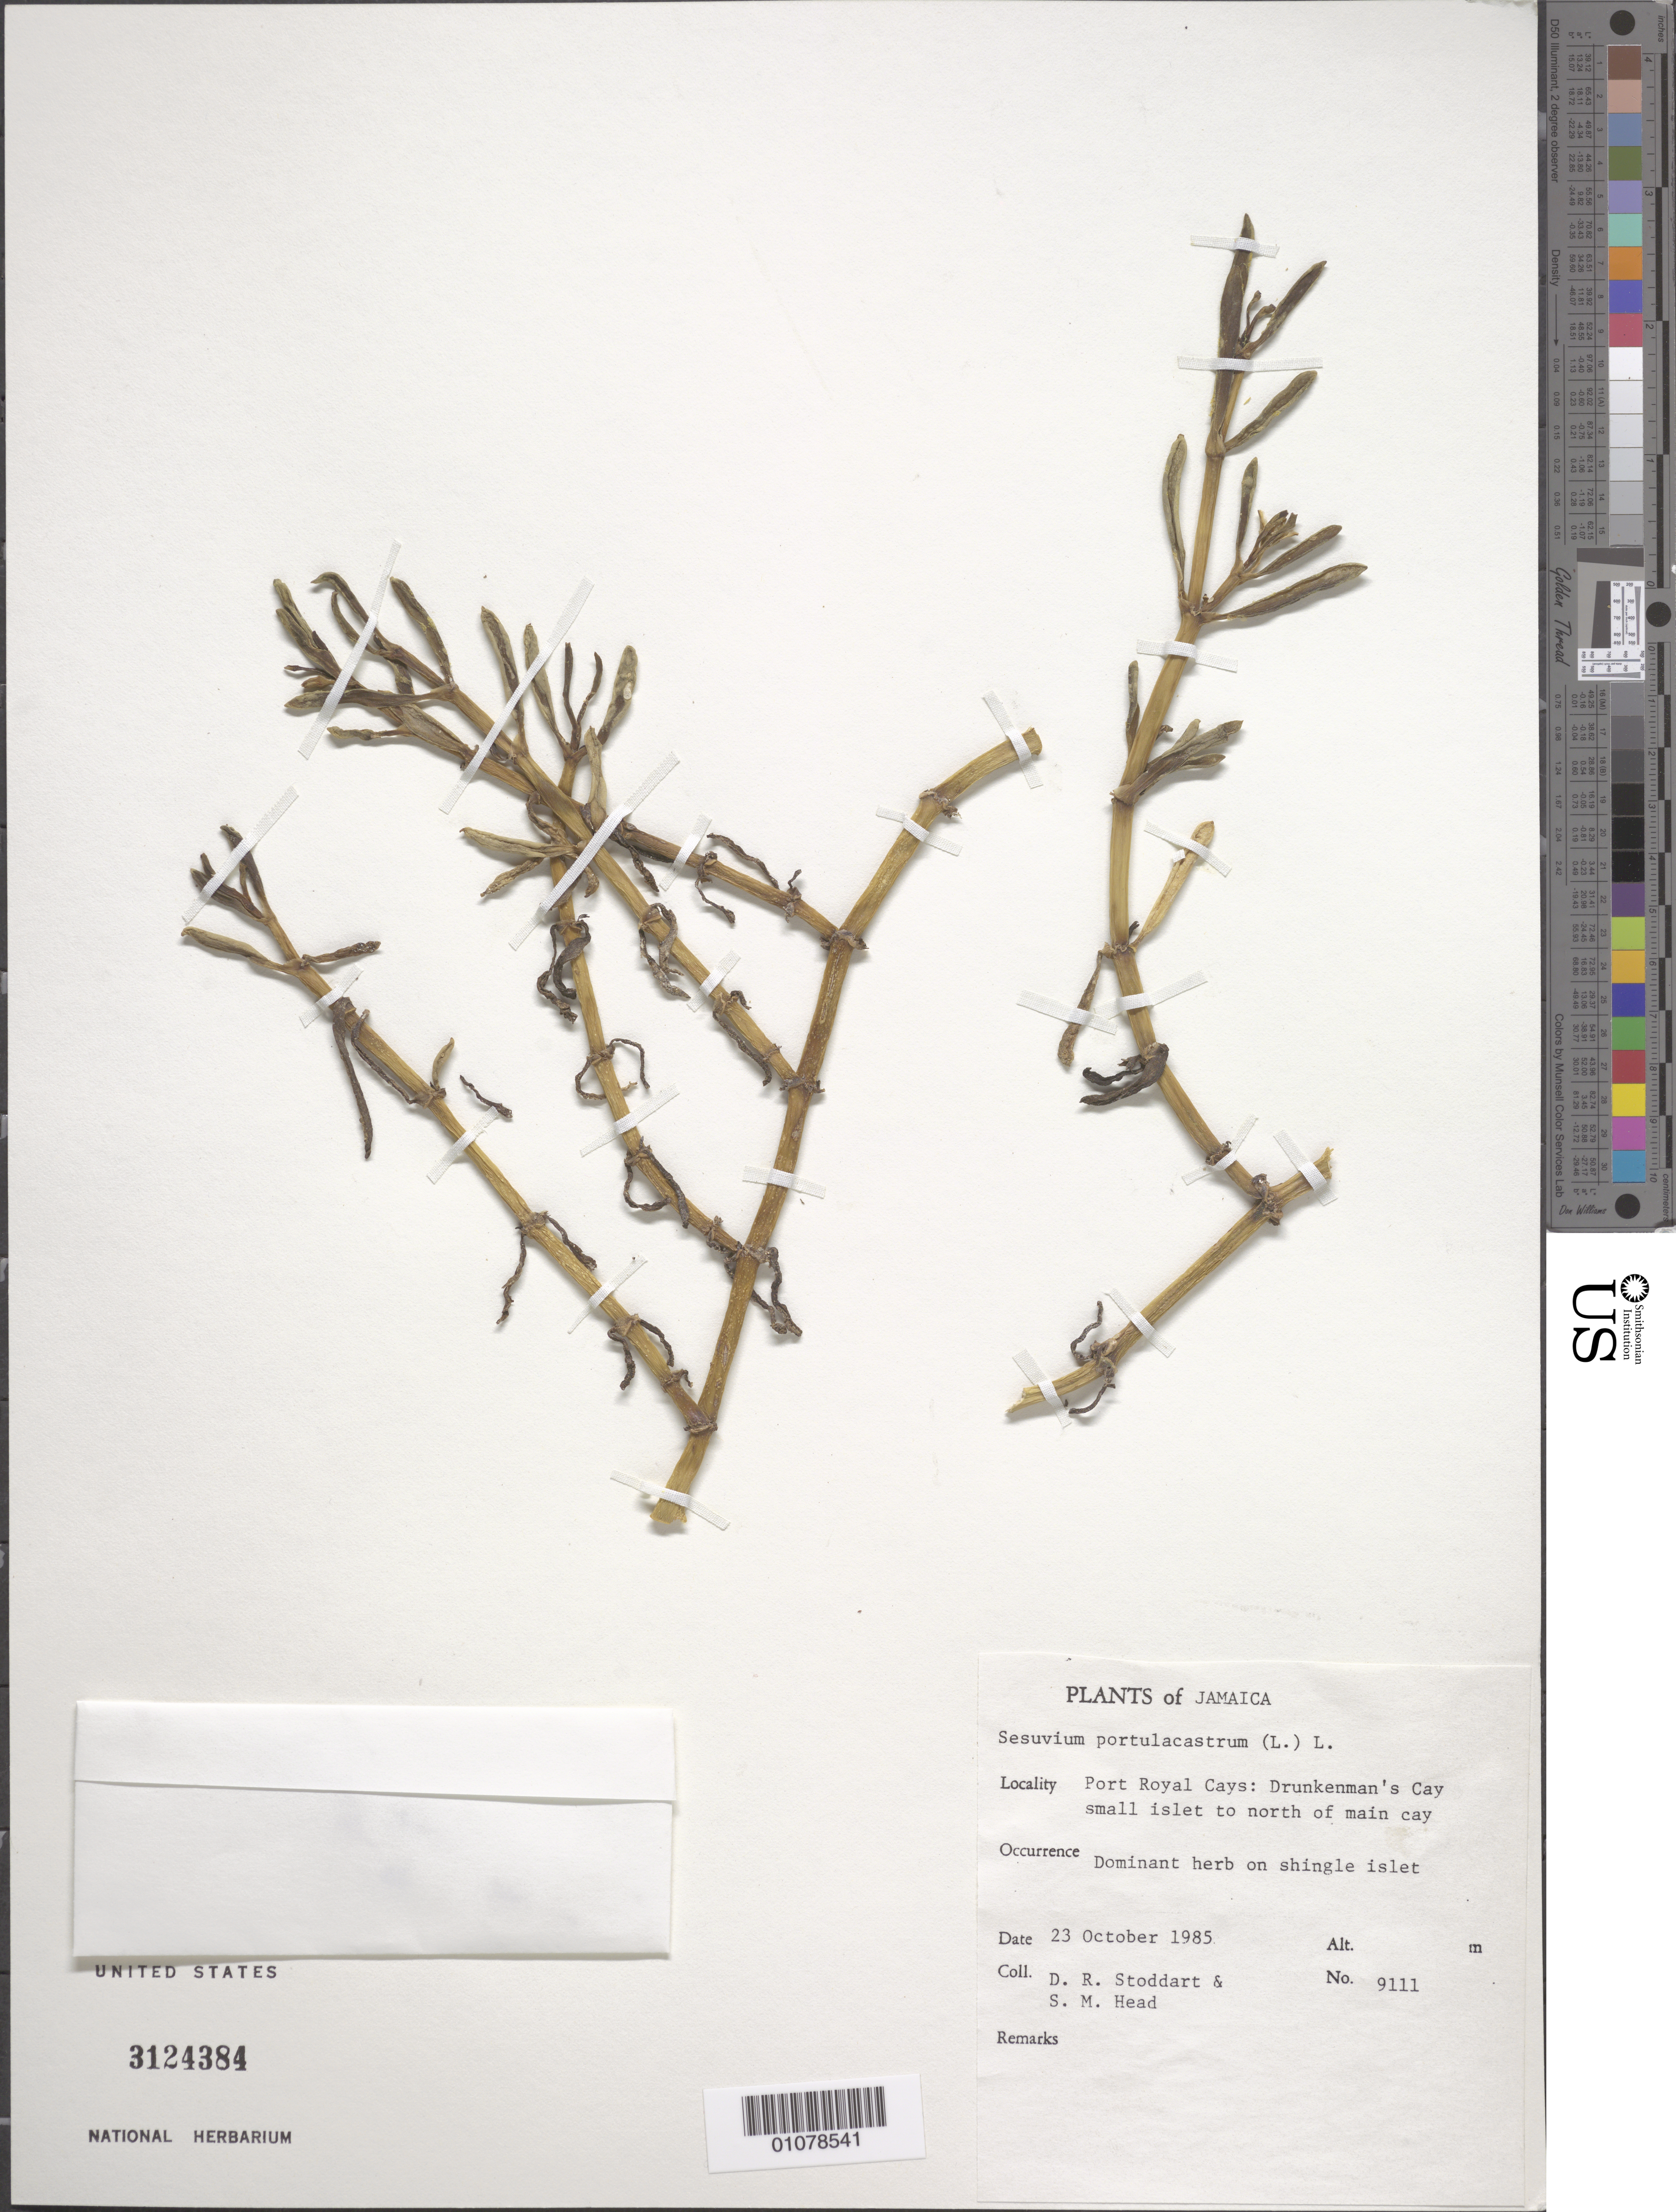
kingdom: Plantae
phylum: Tracheophyta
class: Magnoliopsida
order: Caryophyllales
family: Aizoaceae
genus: Sesuvium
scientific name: Sesuvium portulacastrum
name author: (L.) L.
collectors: D. R. Stoddart & S. Head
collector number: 9111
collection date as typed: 23 Oct 1985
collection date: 1985-10-23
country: Jamaica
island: Jamaica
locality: Port Royal Cays: Drunkenman's Cay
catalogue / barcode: US 3124384